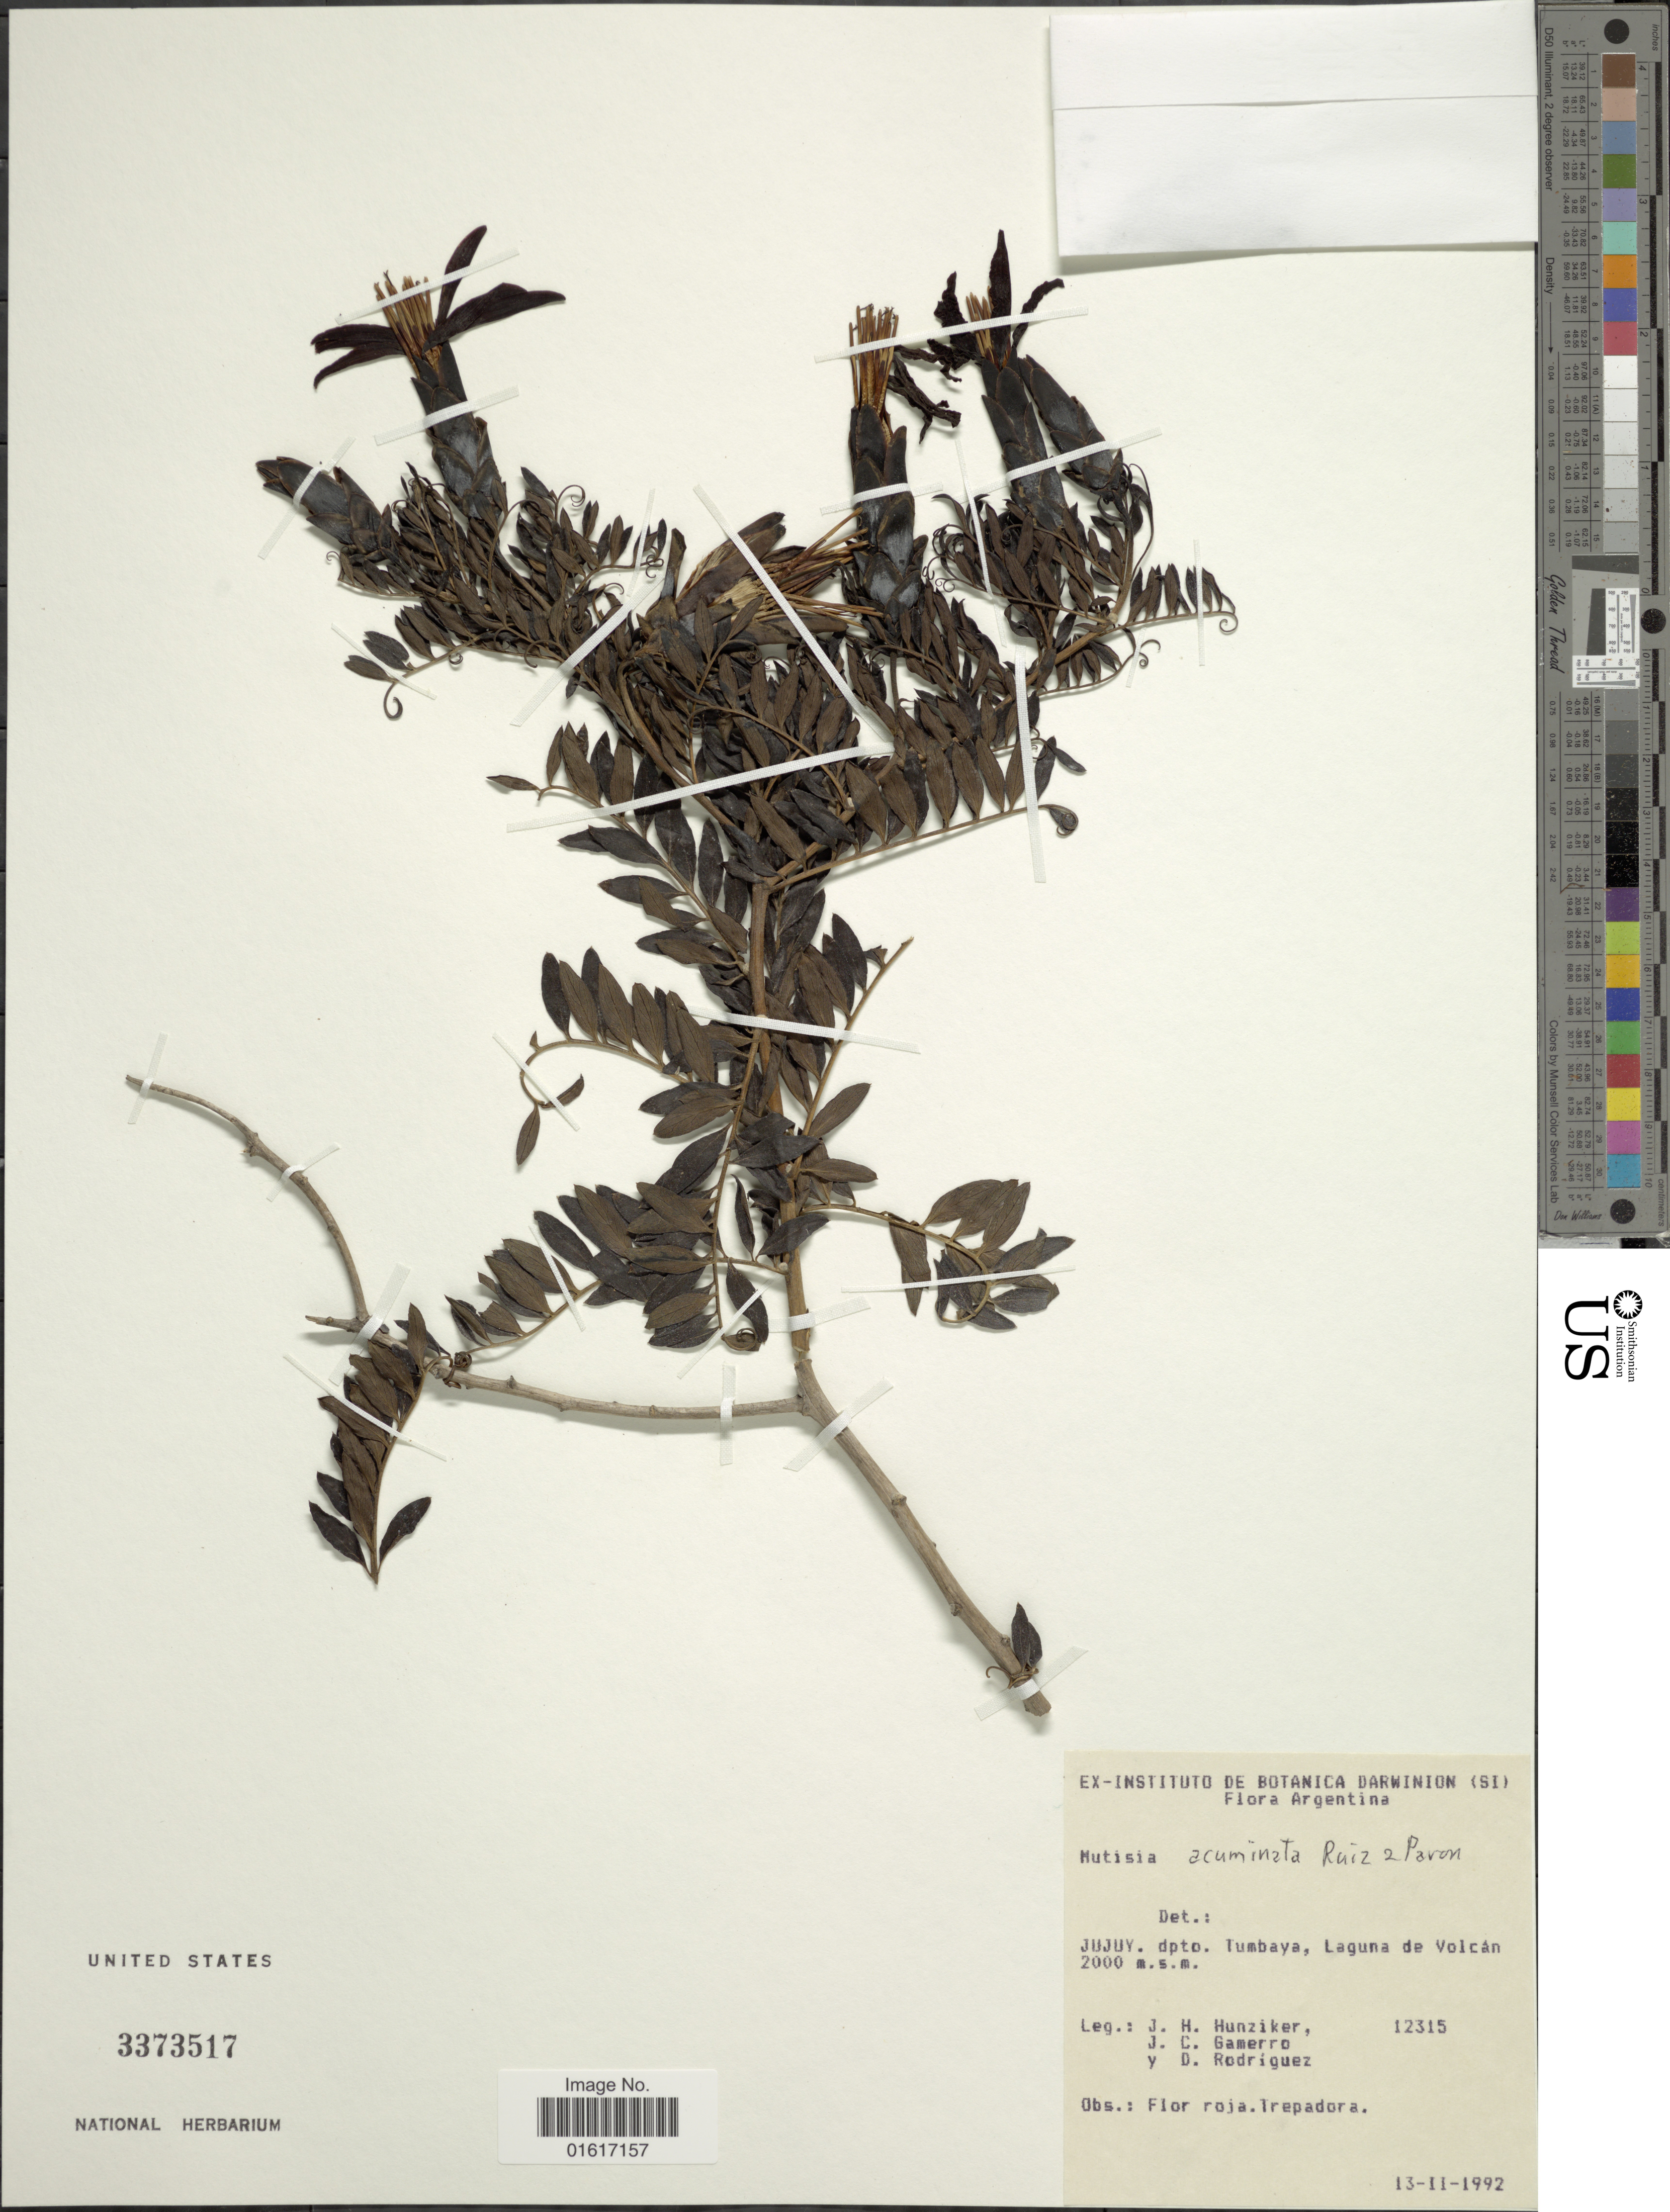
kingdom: Plantae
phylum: Tracheophyta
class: Magnoliopsida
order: Asterales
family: Asteraceae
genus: Mutisia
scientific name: Mutisia acuminata var. paucijuga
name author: (Griseb.) Cabrera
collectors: J. H. Hunziker, J. Gamerro & D. Rodriguez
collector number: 12315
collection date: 1992-11-13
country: Argentina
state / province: Jujuy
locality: Dpto. Tumbaya, Laguna de Volcán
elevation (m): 2000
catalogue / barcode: US 3373517